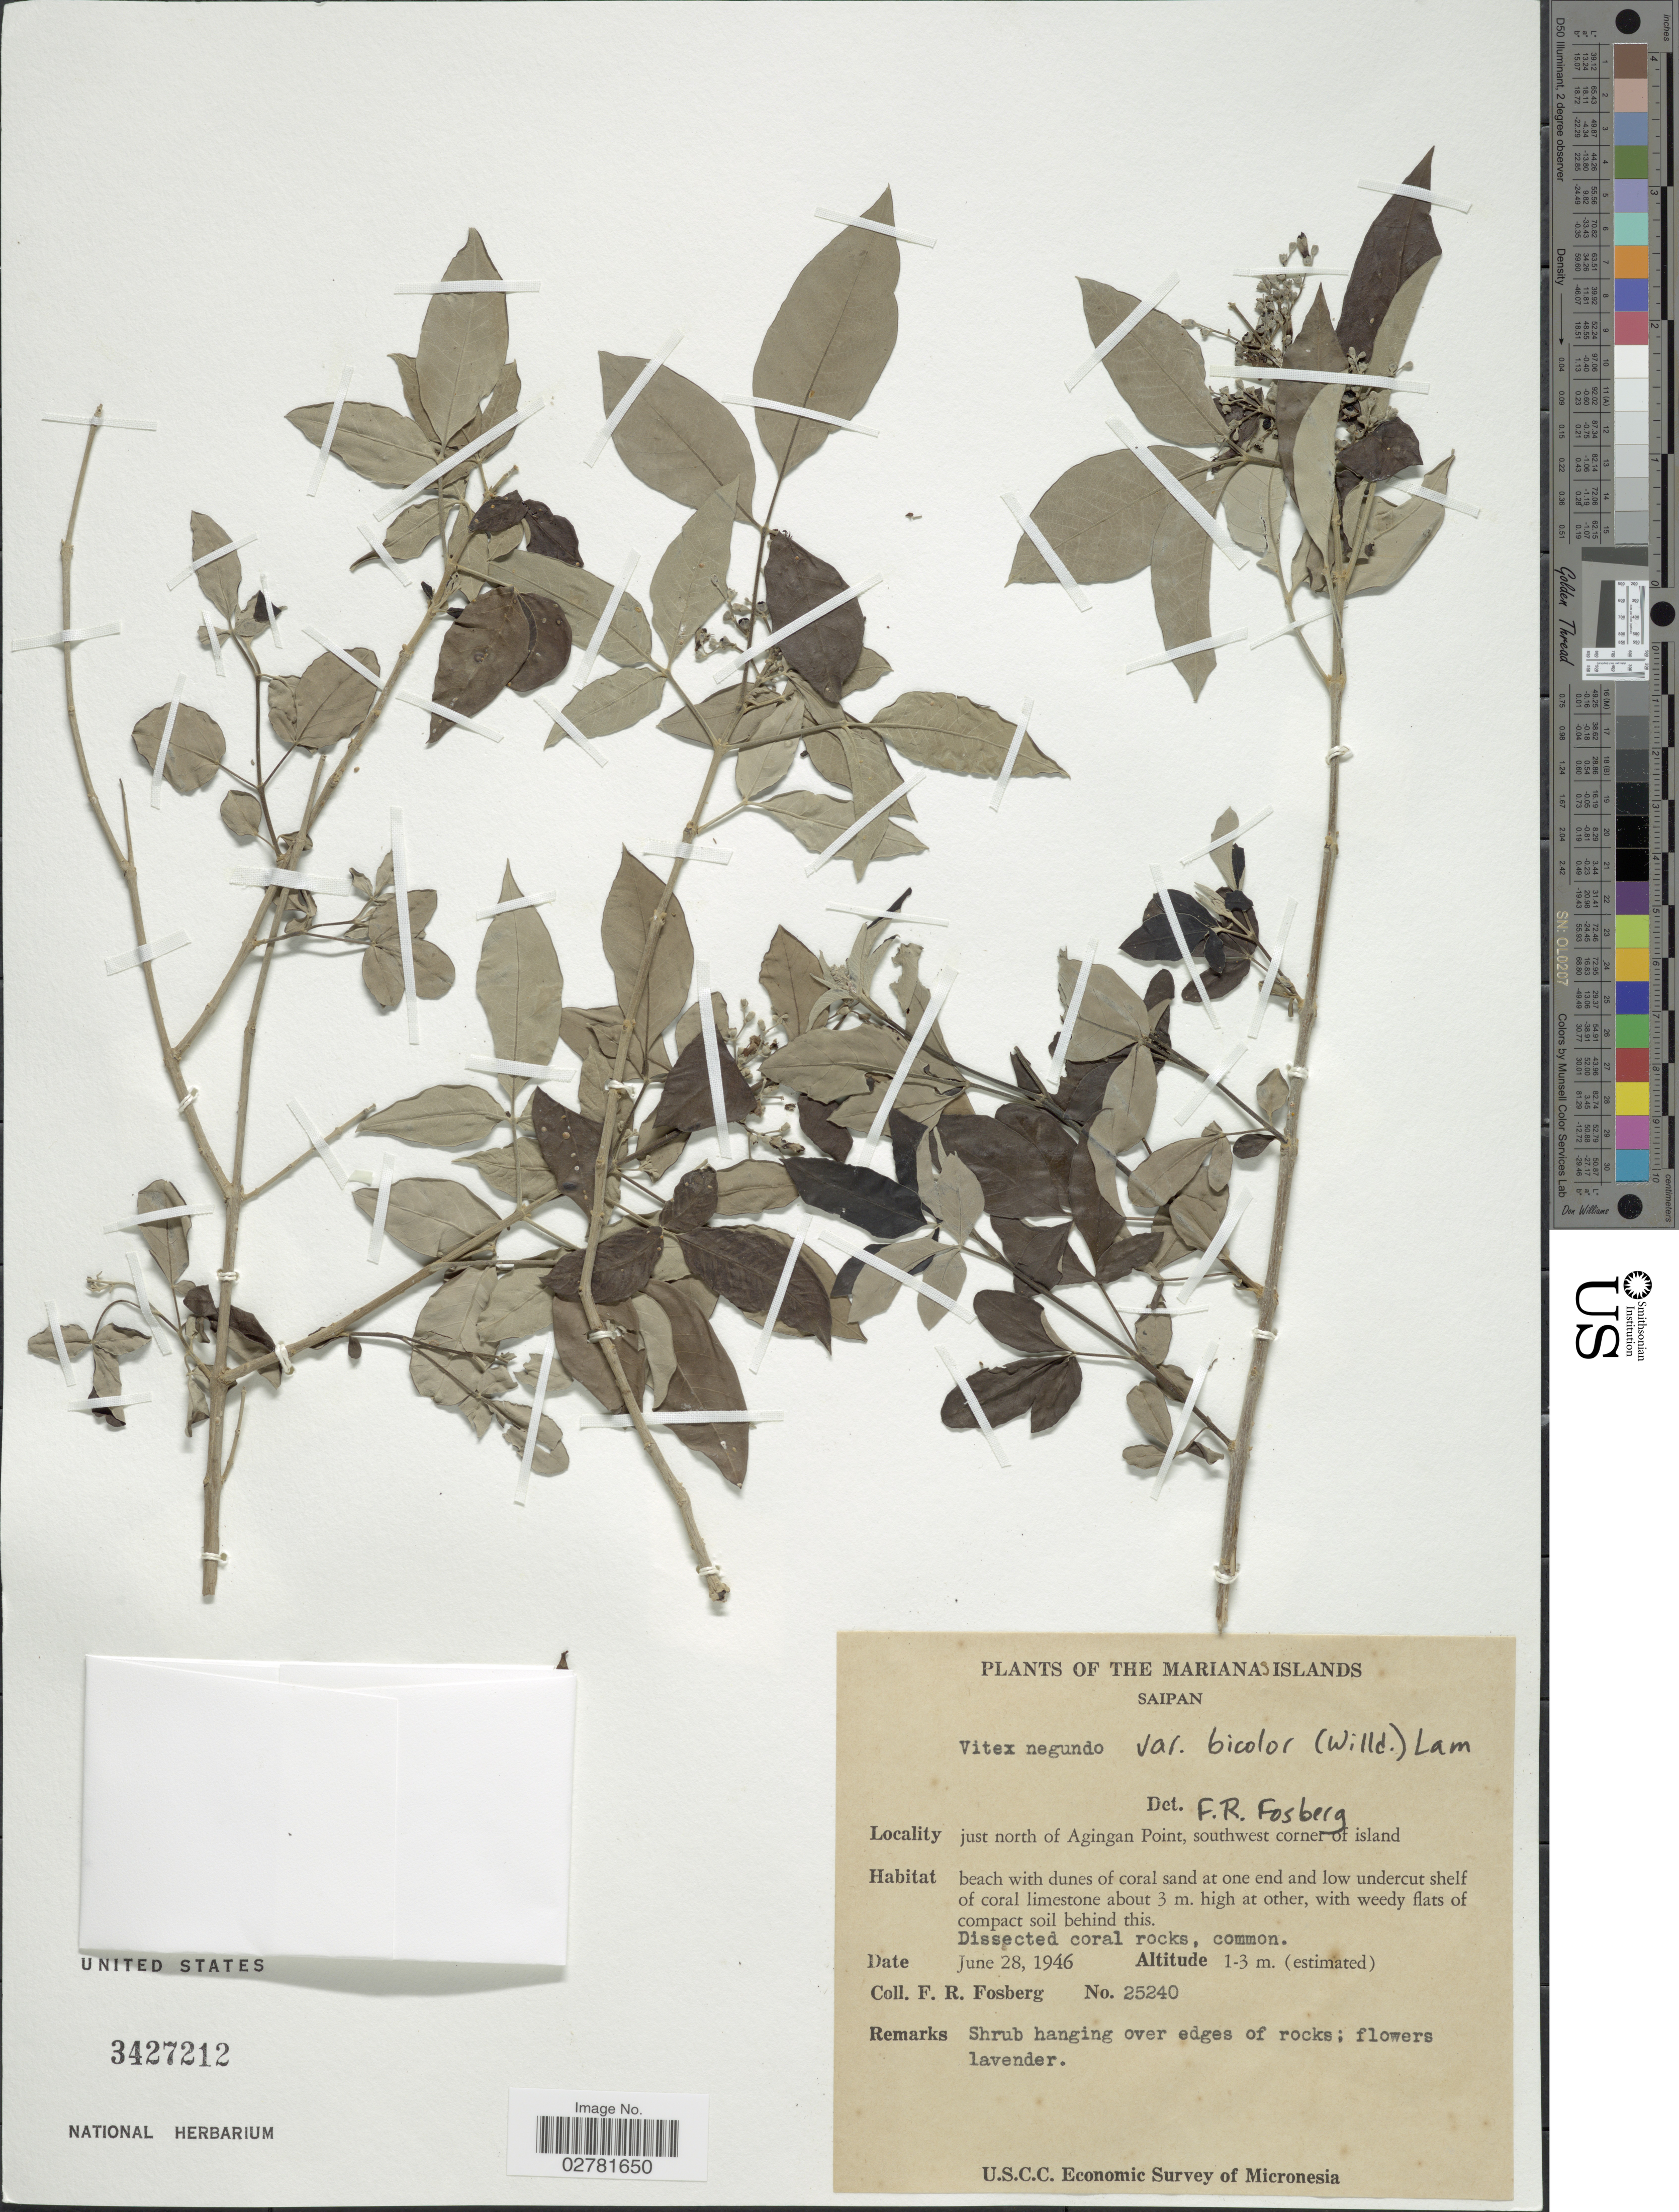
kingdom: Plantae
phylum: Tracheophyta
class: Magnoliopsida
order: Lamiales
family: Lamiaceae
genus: Vitex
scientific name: Vitex negundo var. bicolor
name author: (Willd.) H.J. Lam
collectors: F. R. Fosberg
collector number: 25240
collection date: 1946-06-28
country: Northern Mariana Islands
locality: Marianas Islands. Just north of Agingan Point, southwest corner of island.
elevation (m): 1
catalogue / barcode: US 3427212